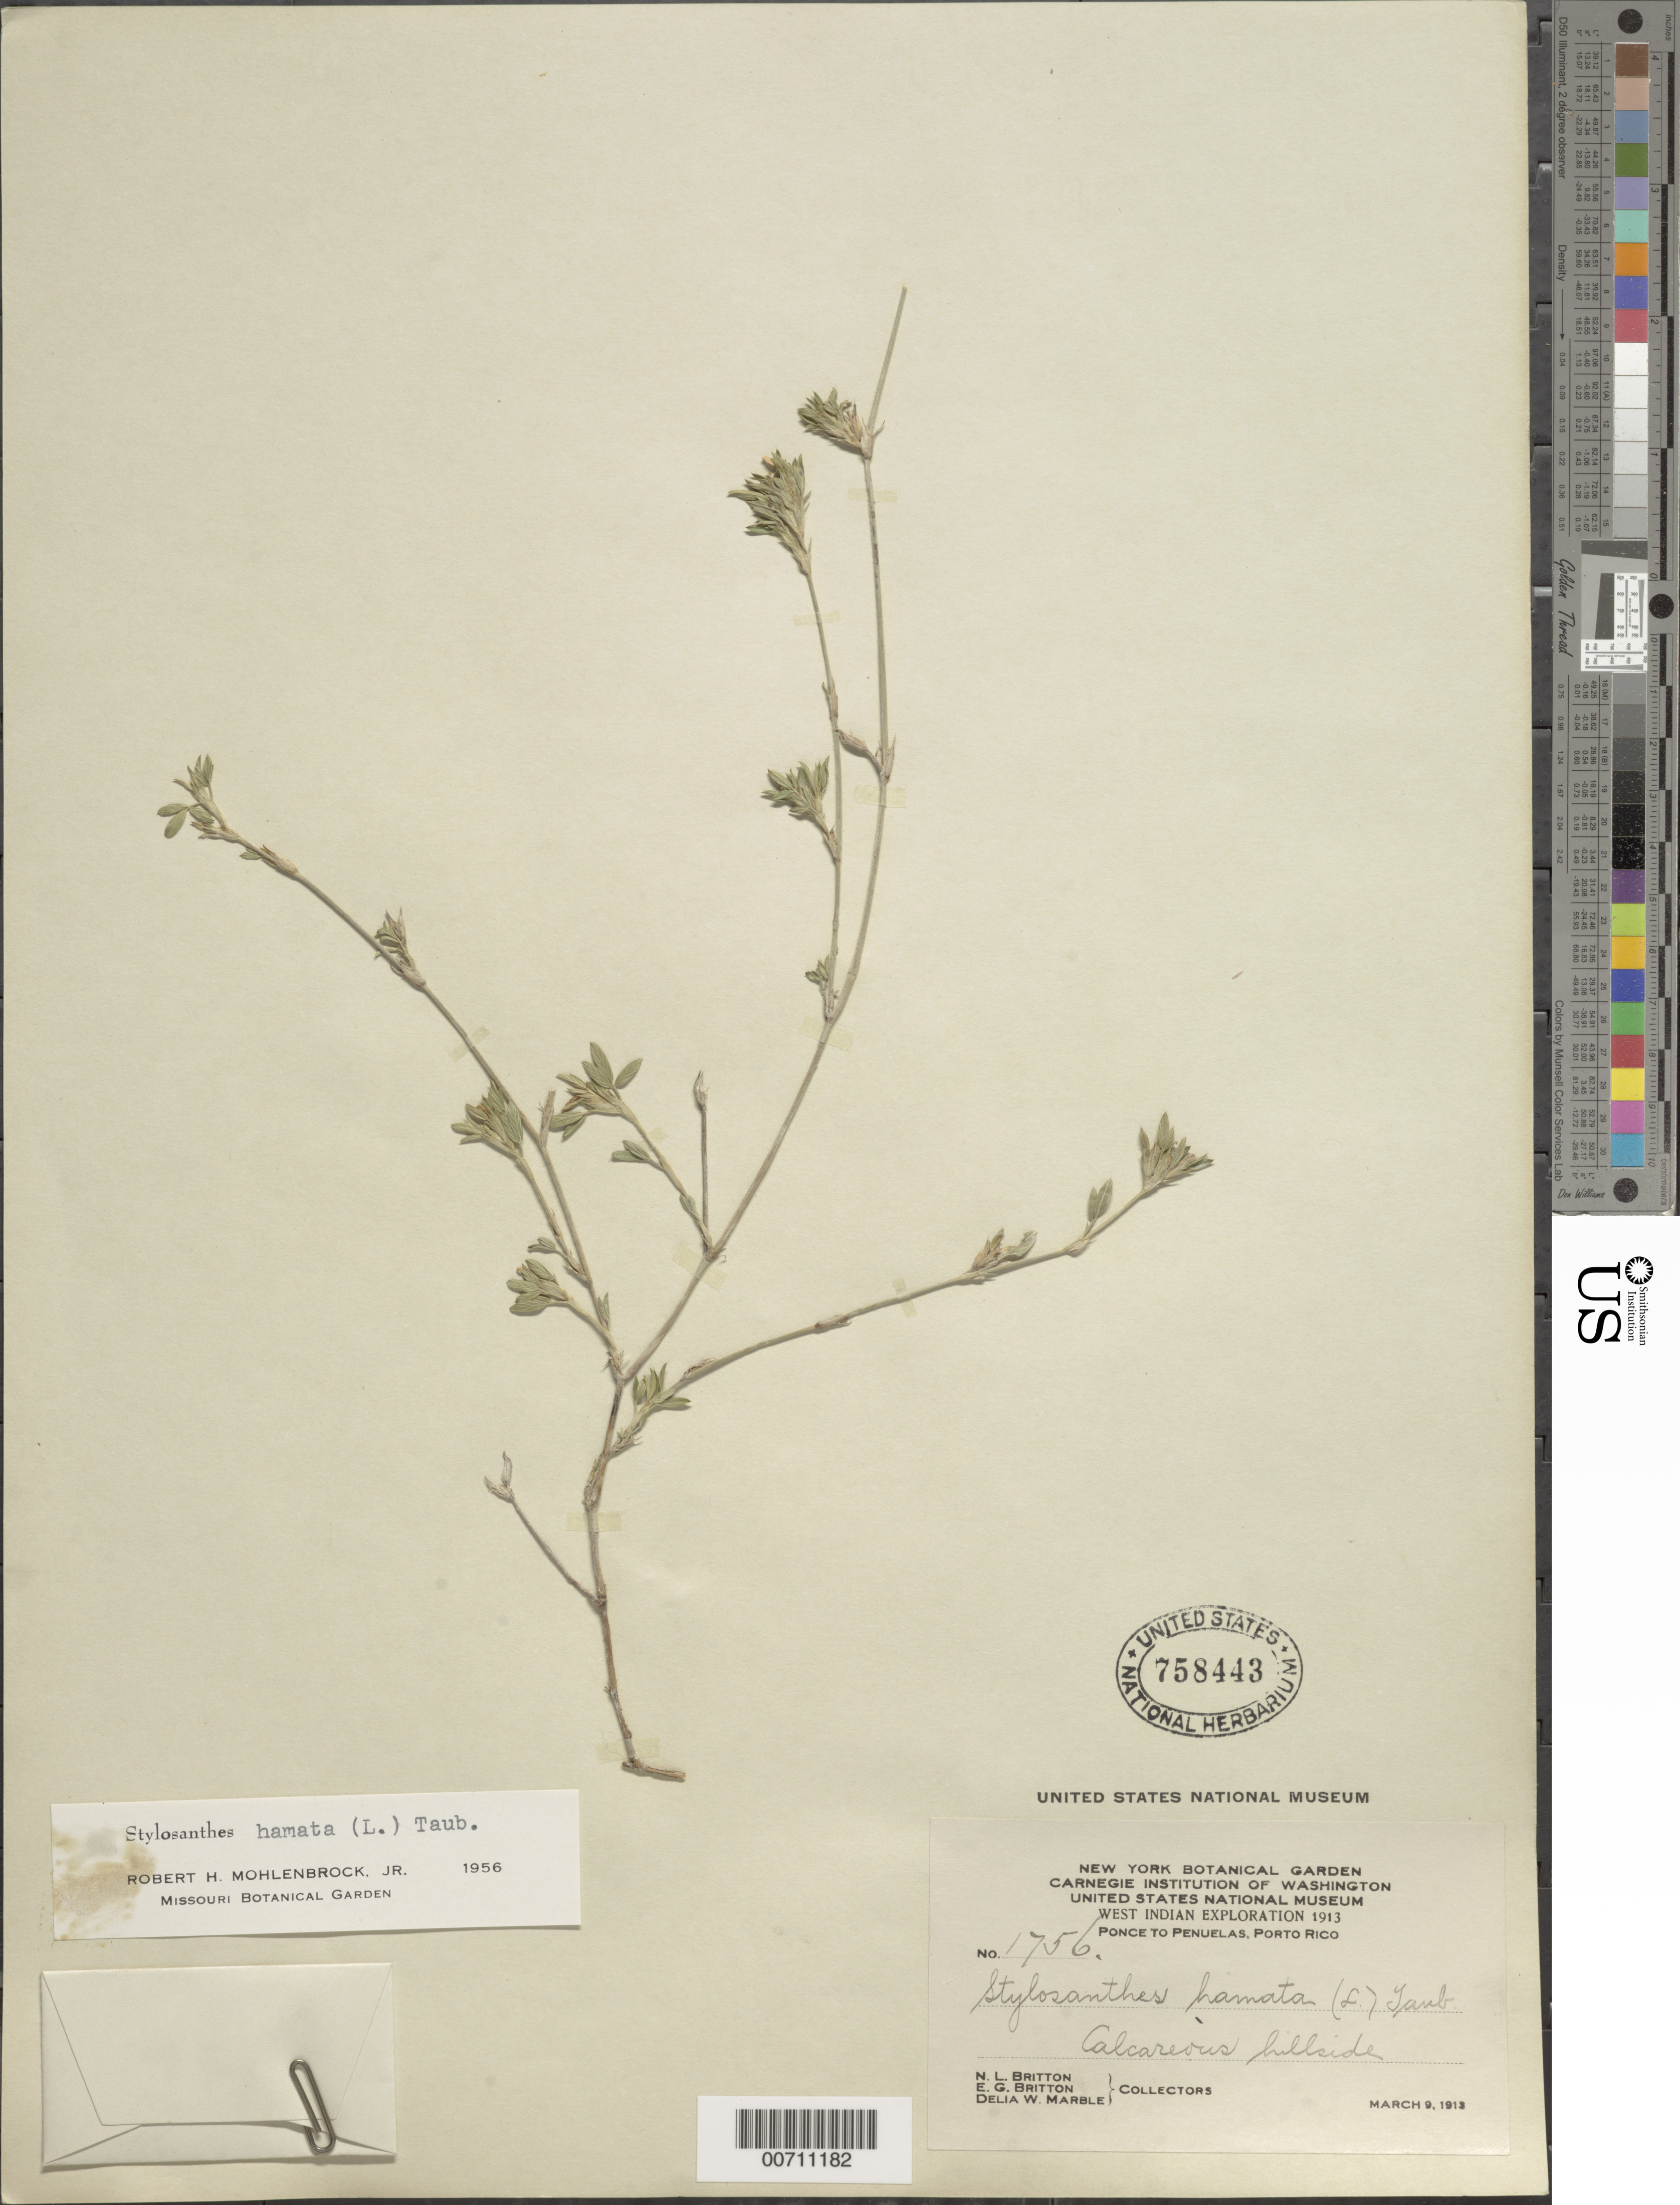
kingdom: Plantae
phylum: Tracheophyta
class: Magnoliopsida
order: Fabales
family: Fabaceae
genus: Stylosanthes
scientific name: Stylosanthes hamata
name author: (L.) Taub.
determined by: Mohlenbrock, Robert H., Jr.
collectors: N. Britton, E. G. Britton & D. W. Marble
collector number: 1756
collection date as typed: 09 Mar 1913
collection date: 1913-03-09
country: Puerto Rico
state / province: Ponce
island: Greater Antilles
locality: Ponce to Penuelas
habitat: Calcareous Hillside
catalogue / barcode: US 758443